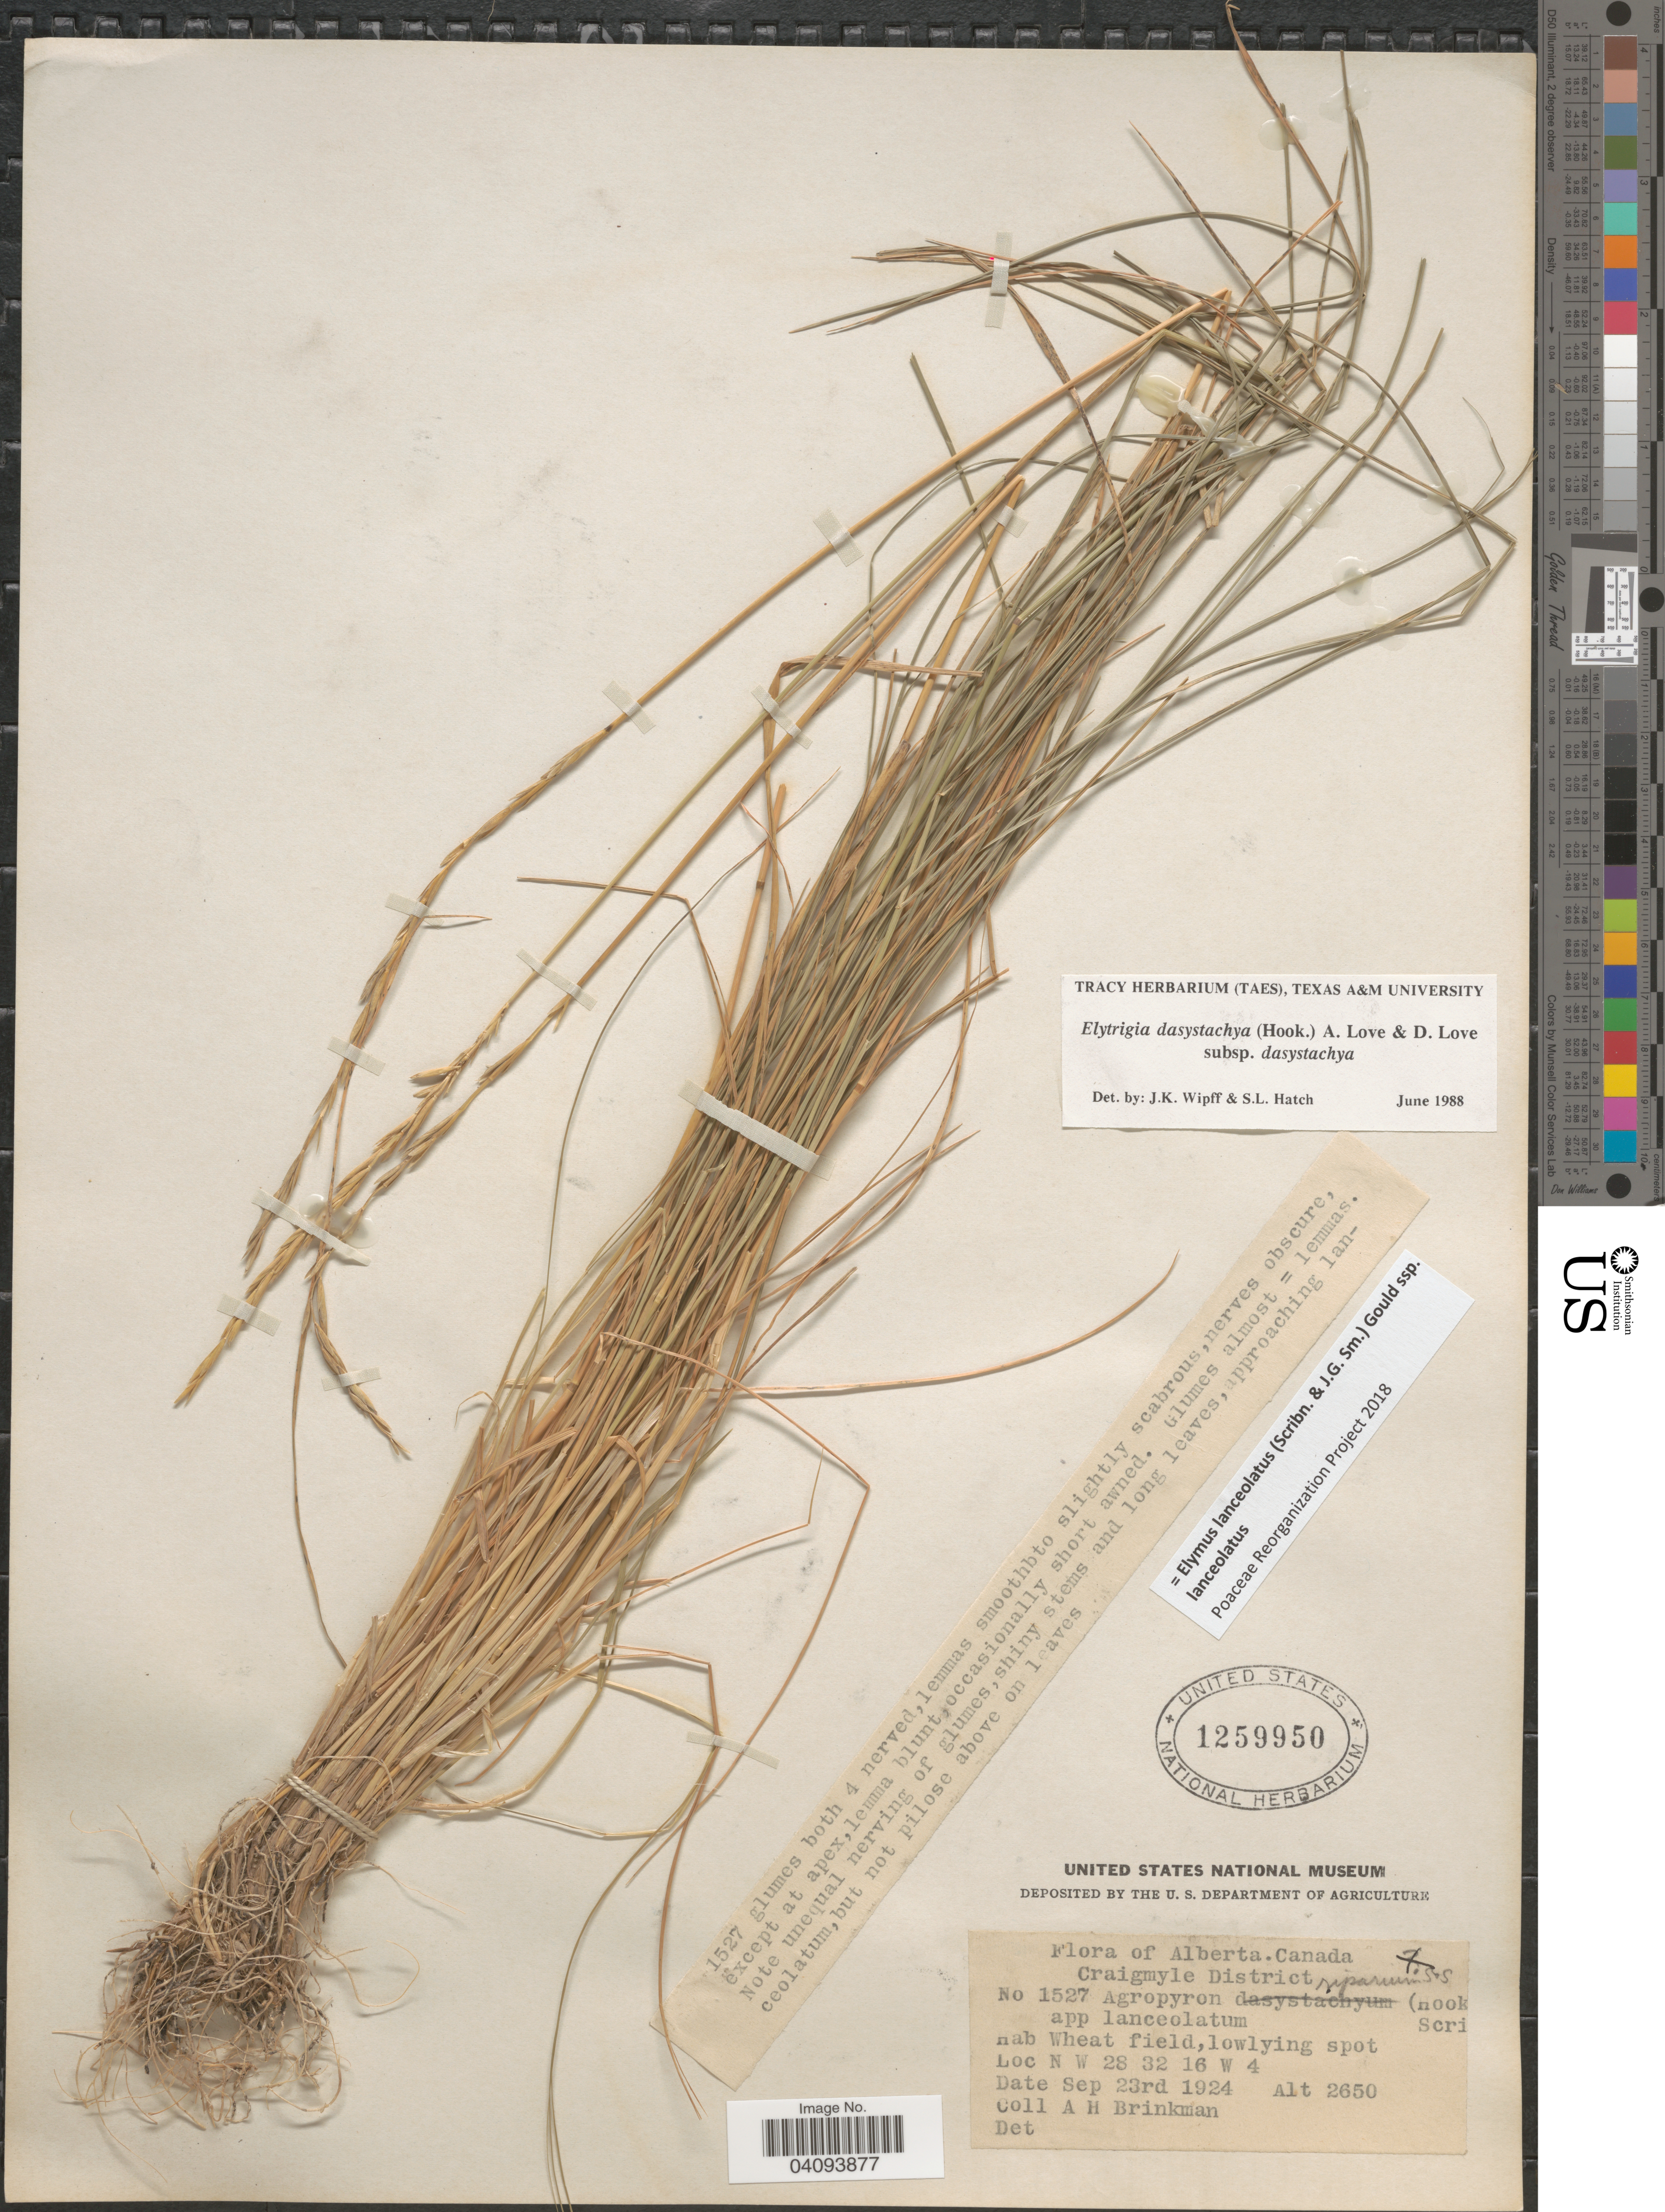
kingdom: Plantae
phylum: Tracheophyta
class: Liliopsida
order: Poales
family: Poaceae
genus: Elymus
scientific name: Elymus lanceolatus subsp. lanceolatus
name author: (Scribn. & J.G. Sm.) Gould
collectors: A. Brinkman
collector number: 1527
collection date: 1924-09-23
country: Canada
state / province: Alberta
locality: Craigmyle District. N W 28 32 16 W 4.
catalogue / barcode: US 1259950